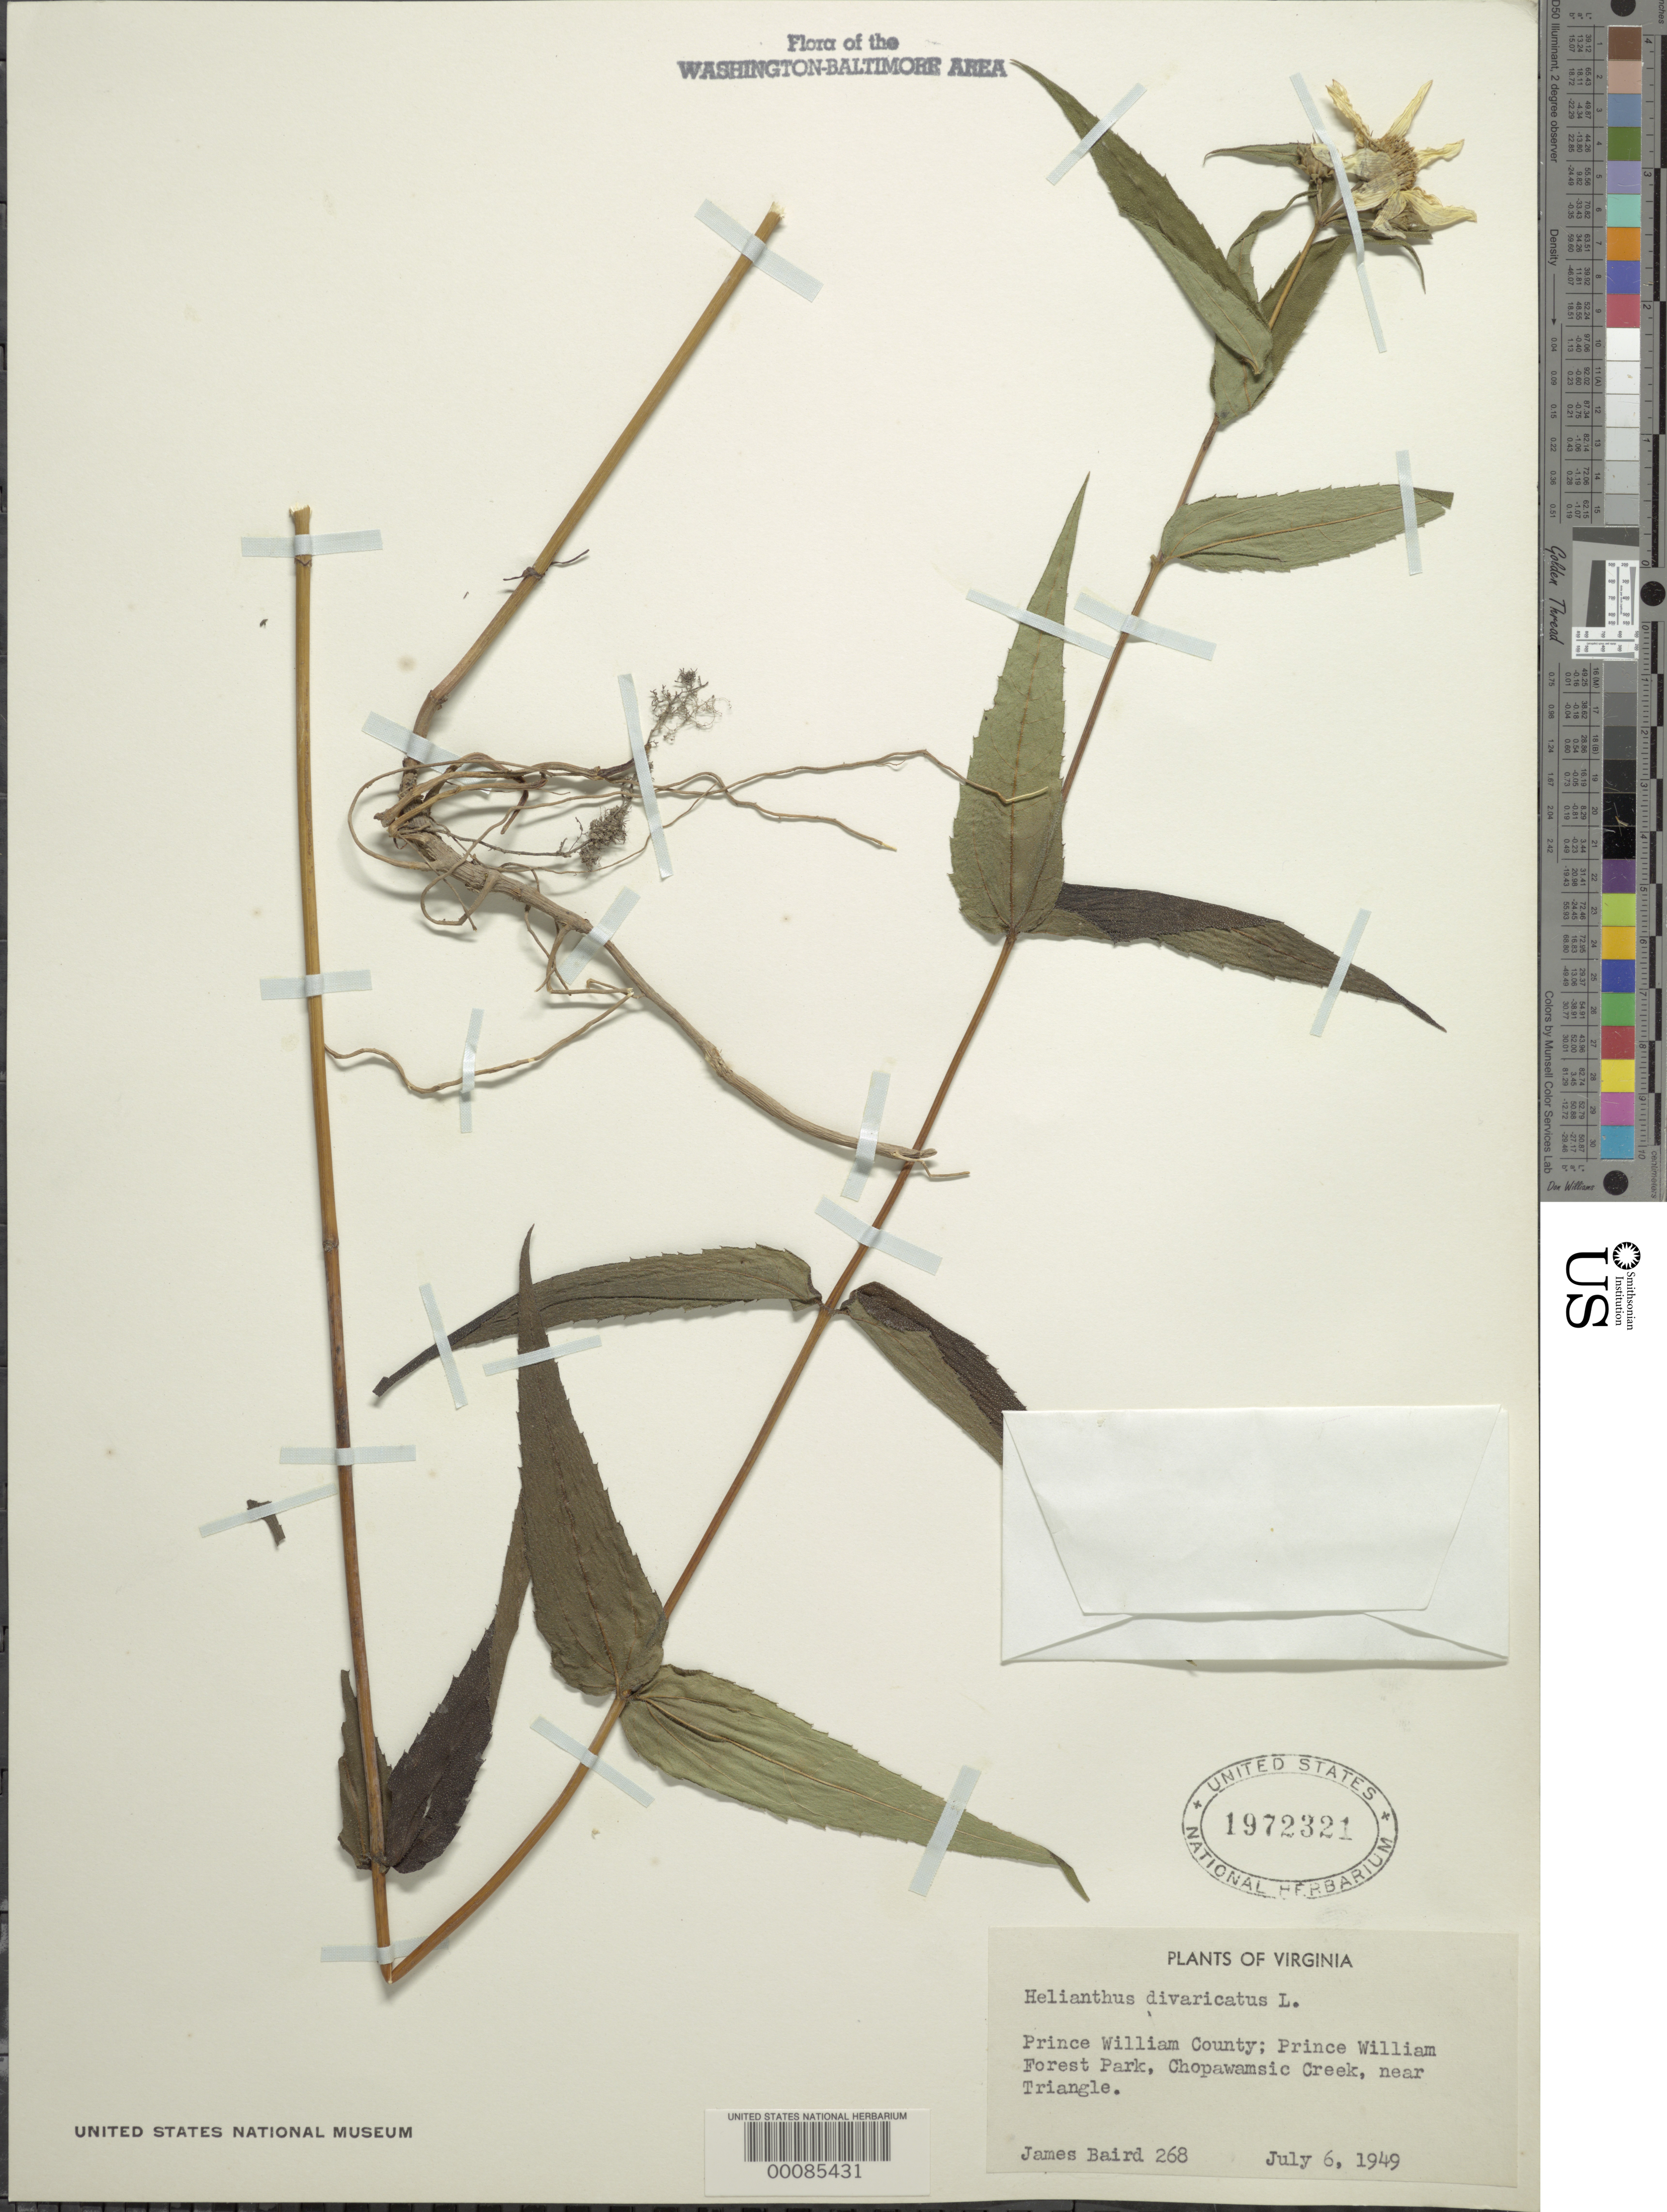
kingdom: Plantae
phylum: Tracheophyta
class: Magnoliopsida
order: Asterales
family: Asteraceae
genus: Helianthus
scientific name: Helianthus divaricatus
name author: L.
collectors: J. Baird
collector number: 268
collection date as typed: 06 Jul 1949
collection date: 1949-07-06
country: United States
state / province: Virginia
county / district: Prince William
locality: Prince William Forest Park Chopawamsic Creek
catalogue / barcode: US 1972321